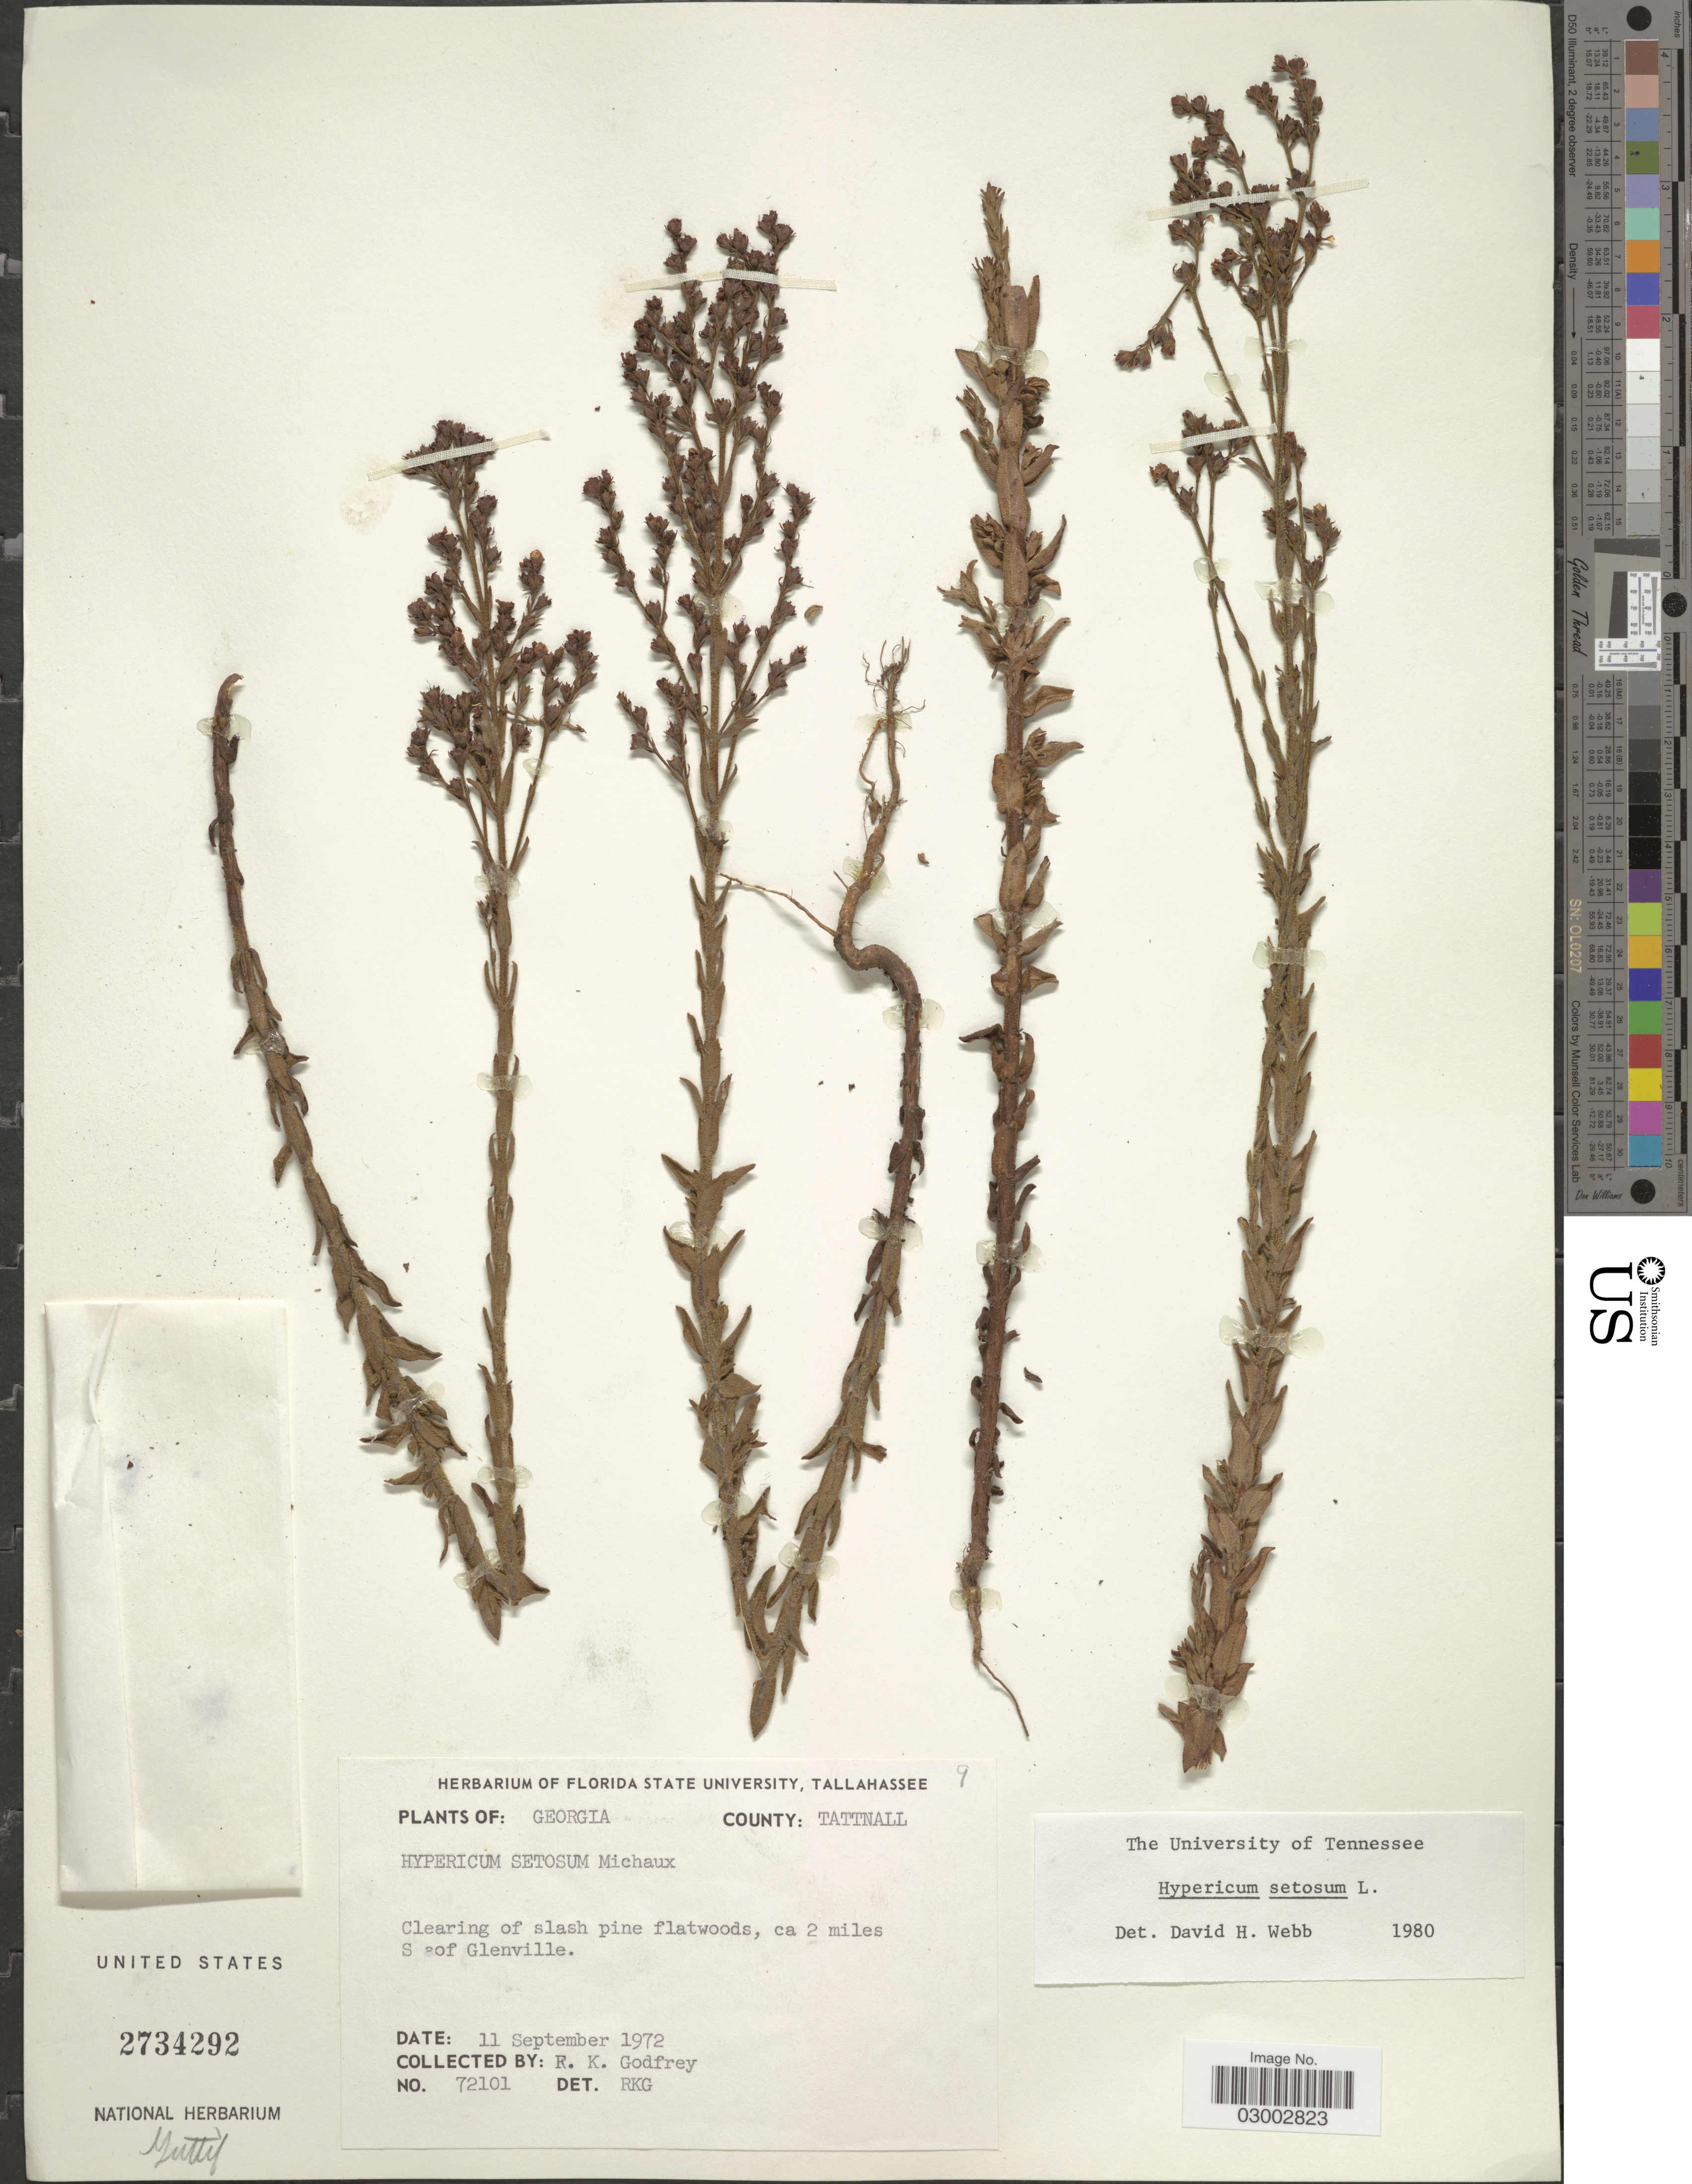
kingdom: Plantae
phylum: Tracheophyta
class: Magnoliopsida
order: Malpighiales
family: Hypericaceae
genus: Hypericum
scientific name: Hypericum setosum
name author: L.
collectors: R. K. Godfrey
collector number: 72101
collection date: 1972-09-11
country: United States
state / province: Georgia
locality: County: Tattnall. Clearing of slash pine flatwoods, ca 2 miles S of Glenville.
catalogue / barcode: US 2734292